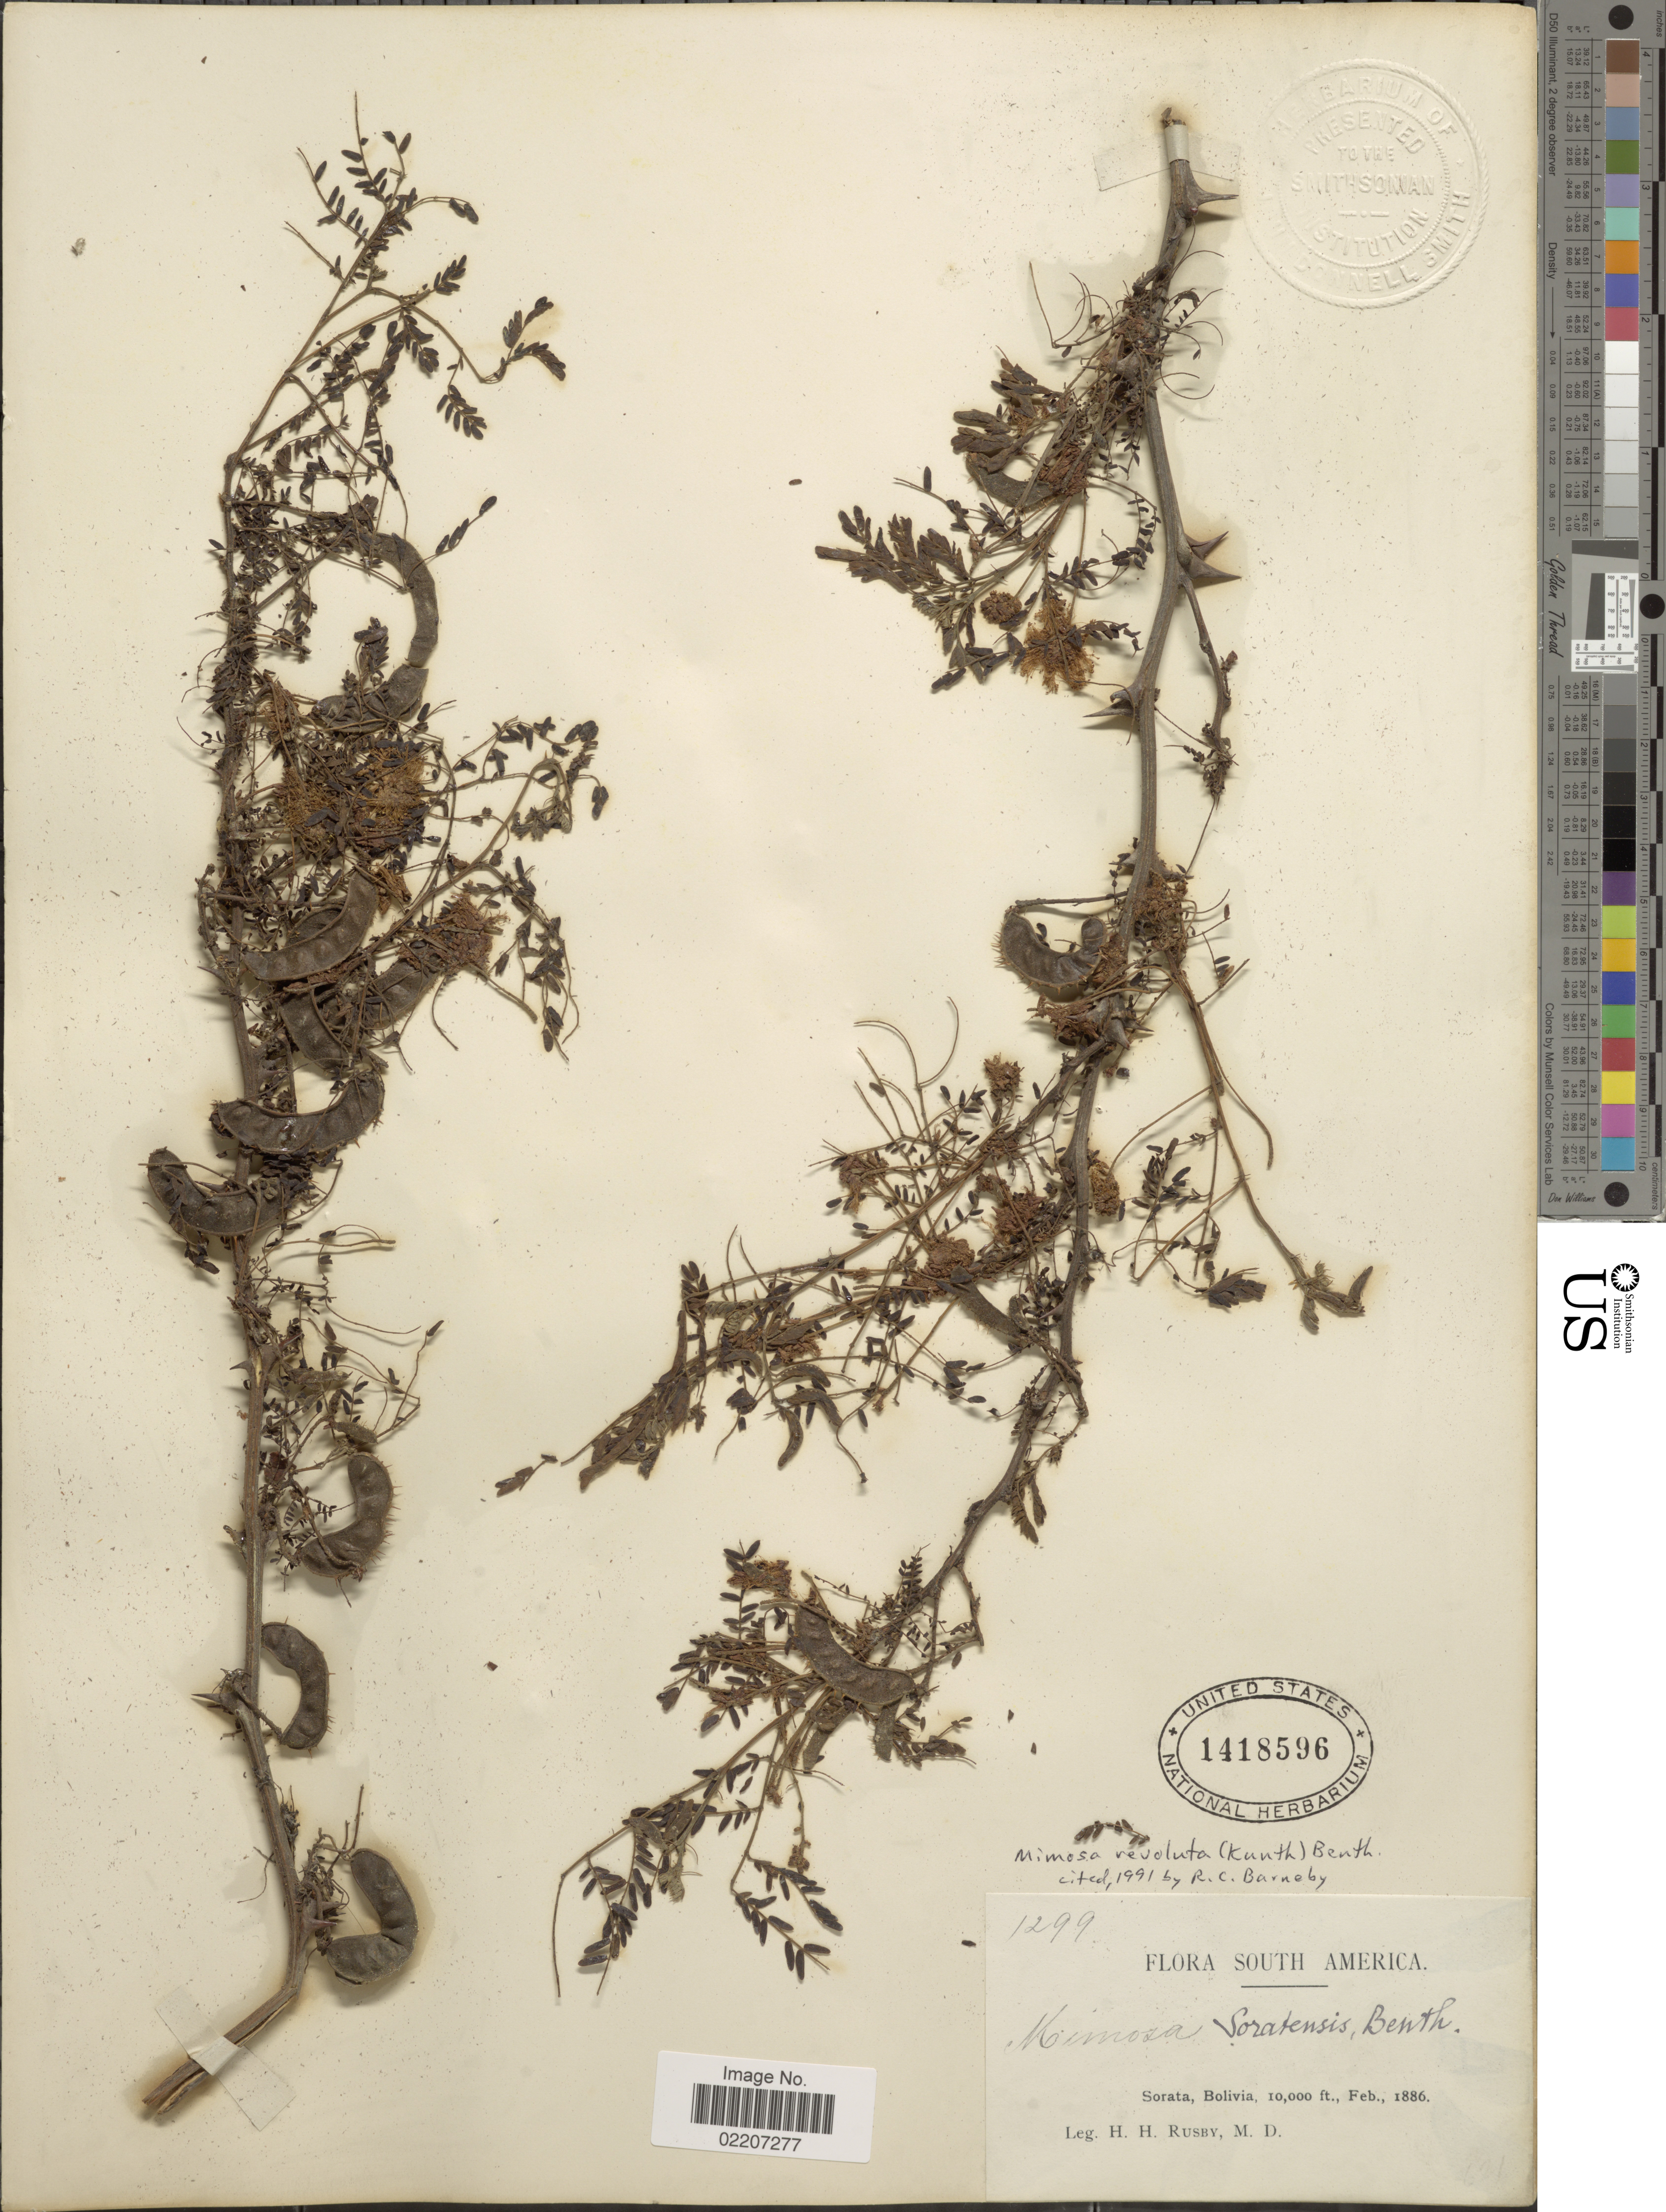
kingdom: Plantae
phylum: Tracheophyta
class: Magnoliopsida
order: Fabales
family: Fabaceae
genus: Mimosa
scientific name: Mimosa revoluta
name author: (Kunth) Benth.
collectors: H. H. Rusby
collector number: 1299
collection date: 1886-02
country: Bolivia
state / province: La Páz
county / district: Larecaja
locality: Sorata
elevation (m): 3048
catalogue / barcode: US 1418596